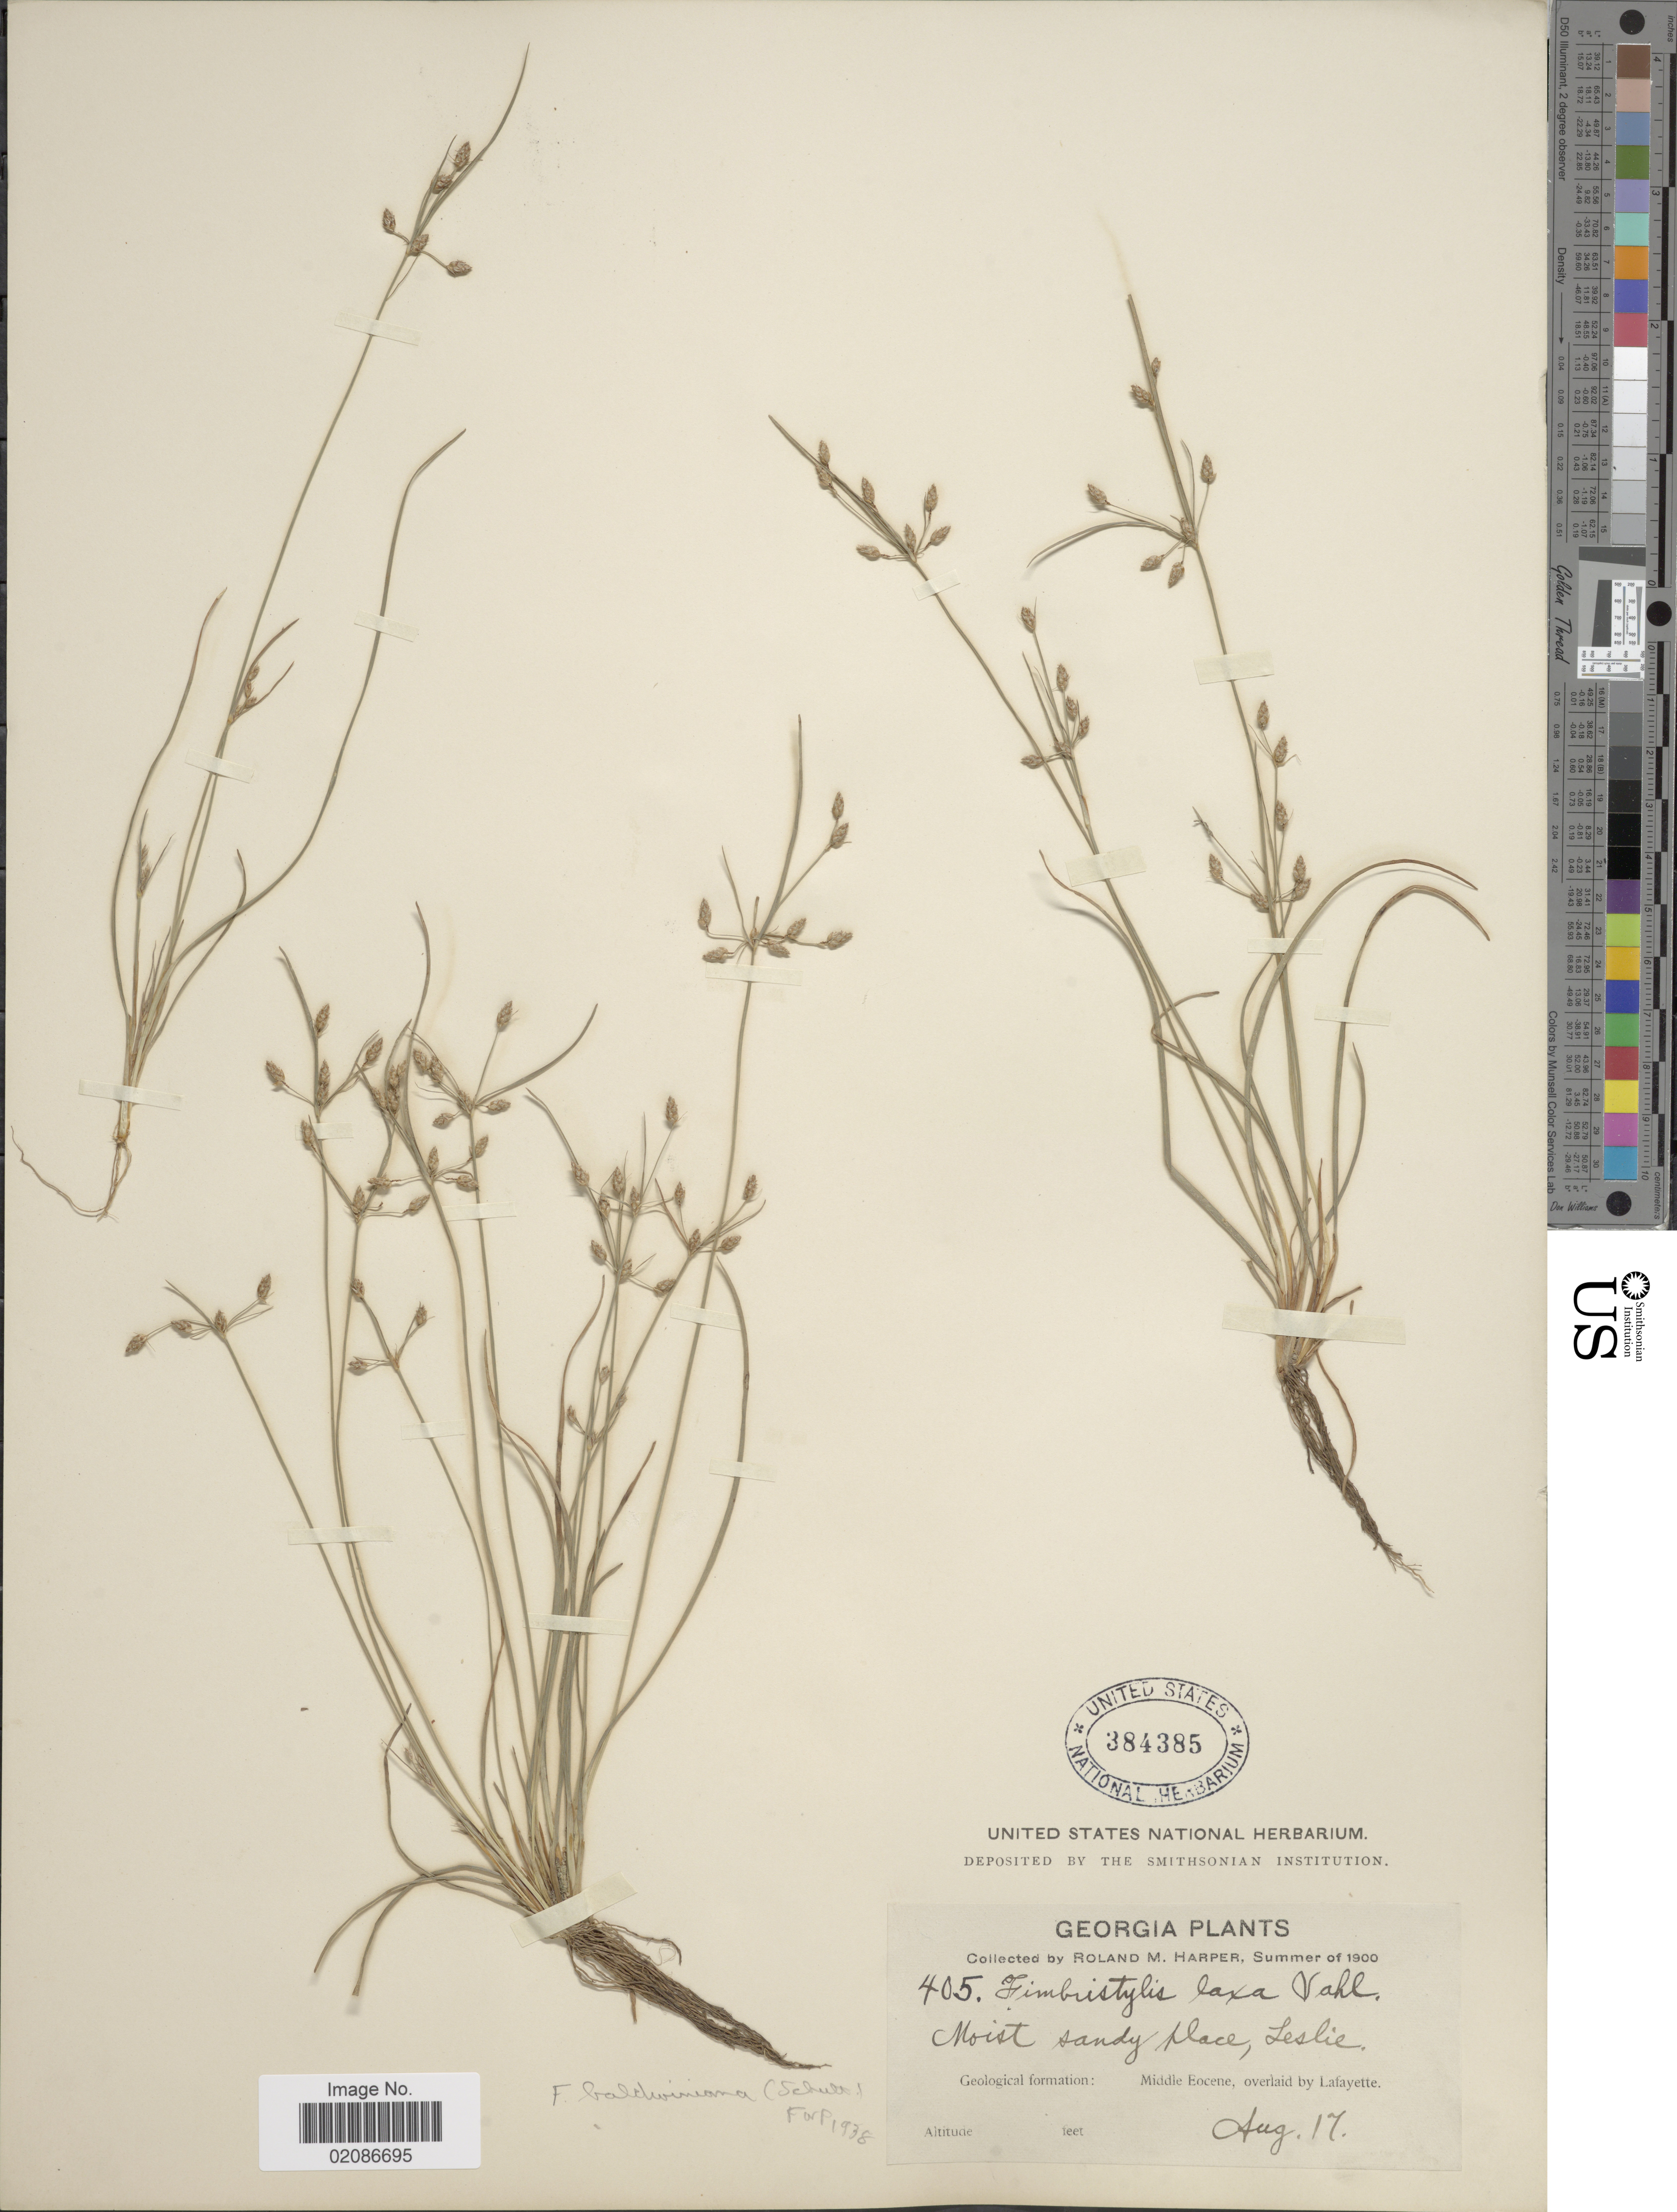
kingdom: Plantae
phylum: Tracheophyta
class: Liliopsida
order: Poales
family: Cyperaceae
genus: Fimbristylis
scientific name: Fimbristylis dichotoma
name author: (L.) Vahl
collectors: R. M. Harper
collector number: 405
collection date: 1900-08-17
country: United States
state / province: Georgia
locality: Moist sandy place, Leslie. Geological formation: Middle Eocene, overlaid by Lafayette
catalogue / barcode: US 384385